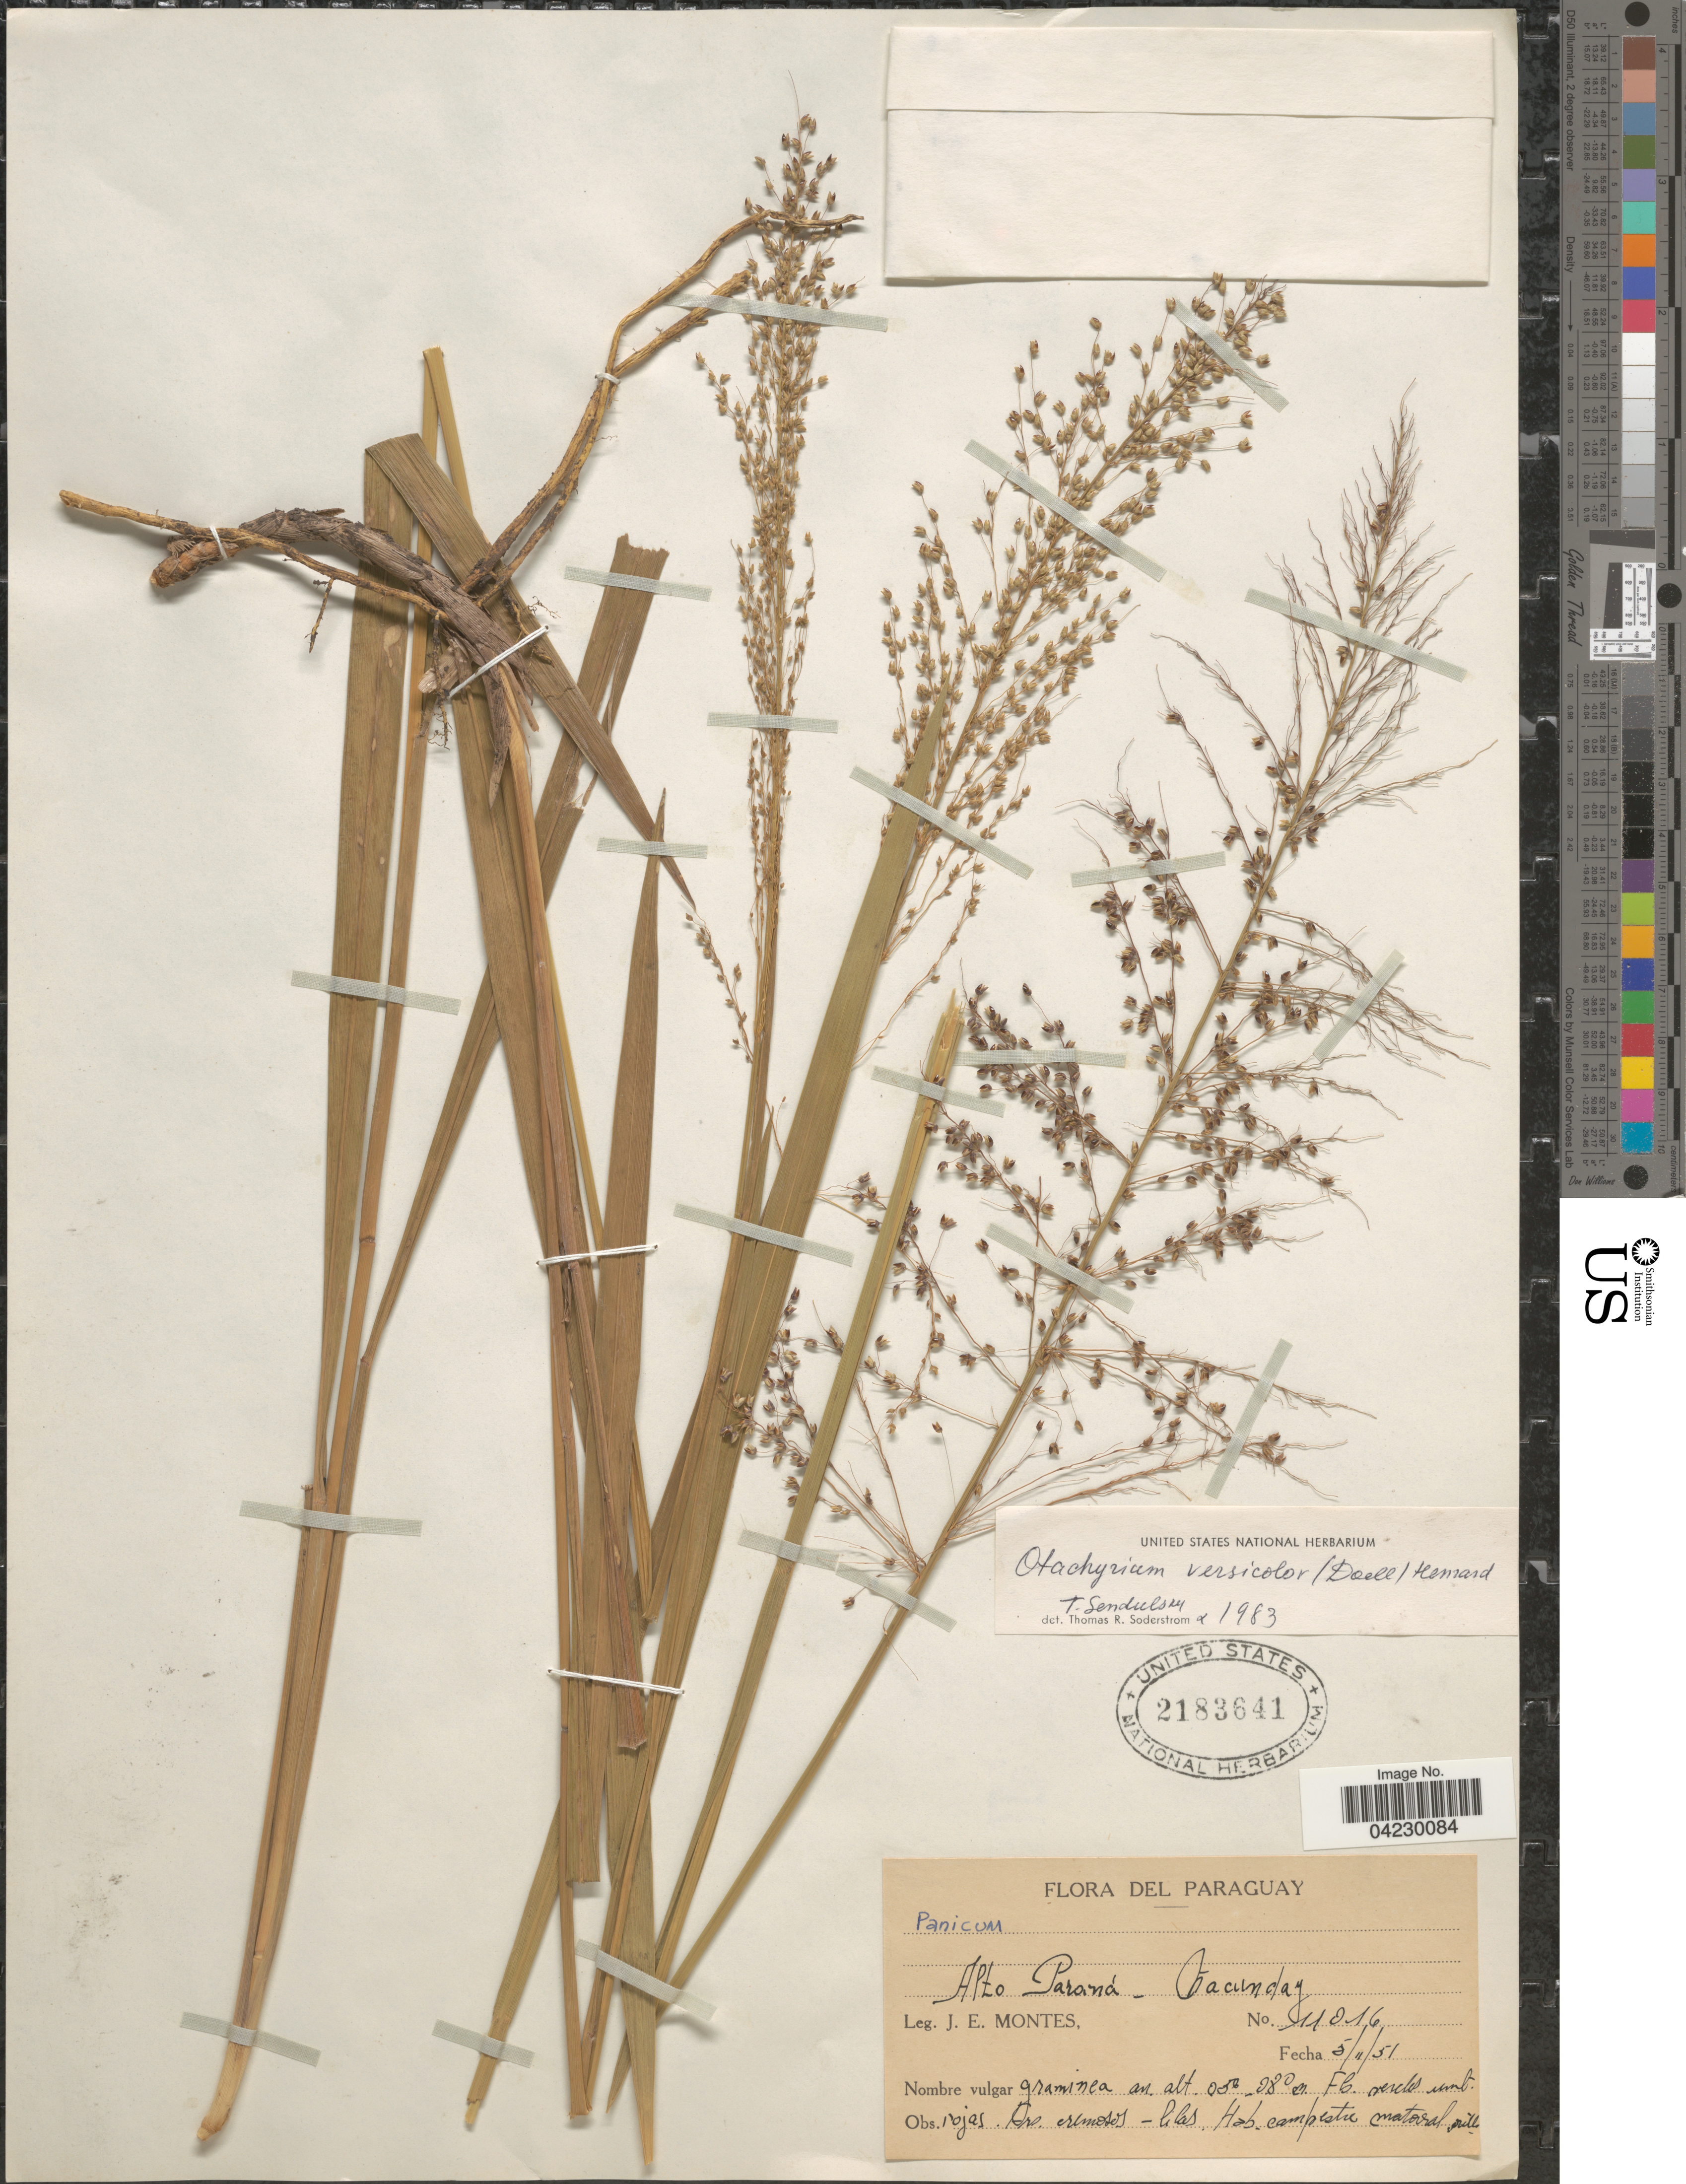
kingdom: Plantae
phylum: Tracheophyta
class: Liliopsida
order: Poales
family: Poaceae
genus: Otachyrium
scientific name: Otachyrium versicolor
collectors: J. E. Montes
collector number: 11016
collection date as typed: Transcribed d/m/y: 5/11/51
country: Paraguay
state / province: Alto Parana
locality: Nacunday.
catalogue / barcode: US 2183641